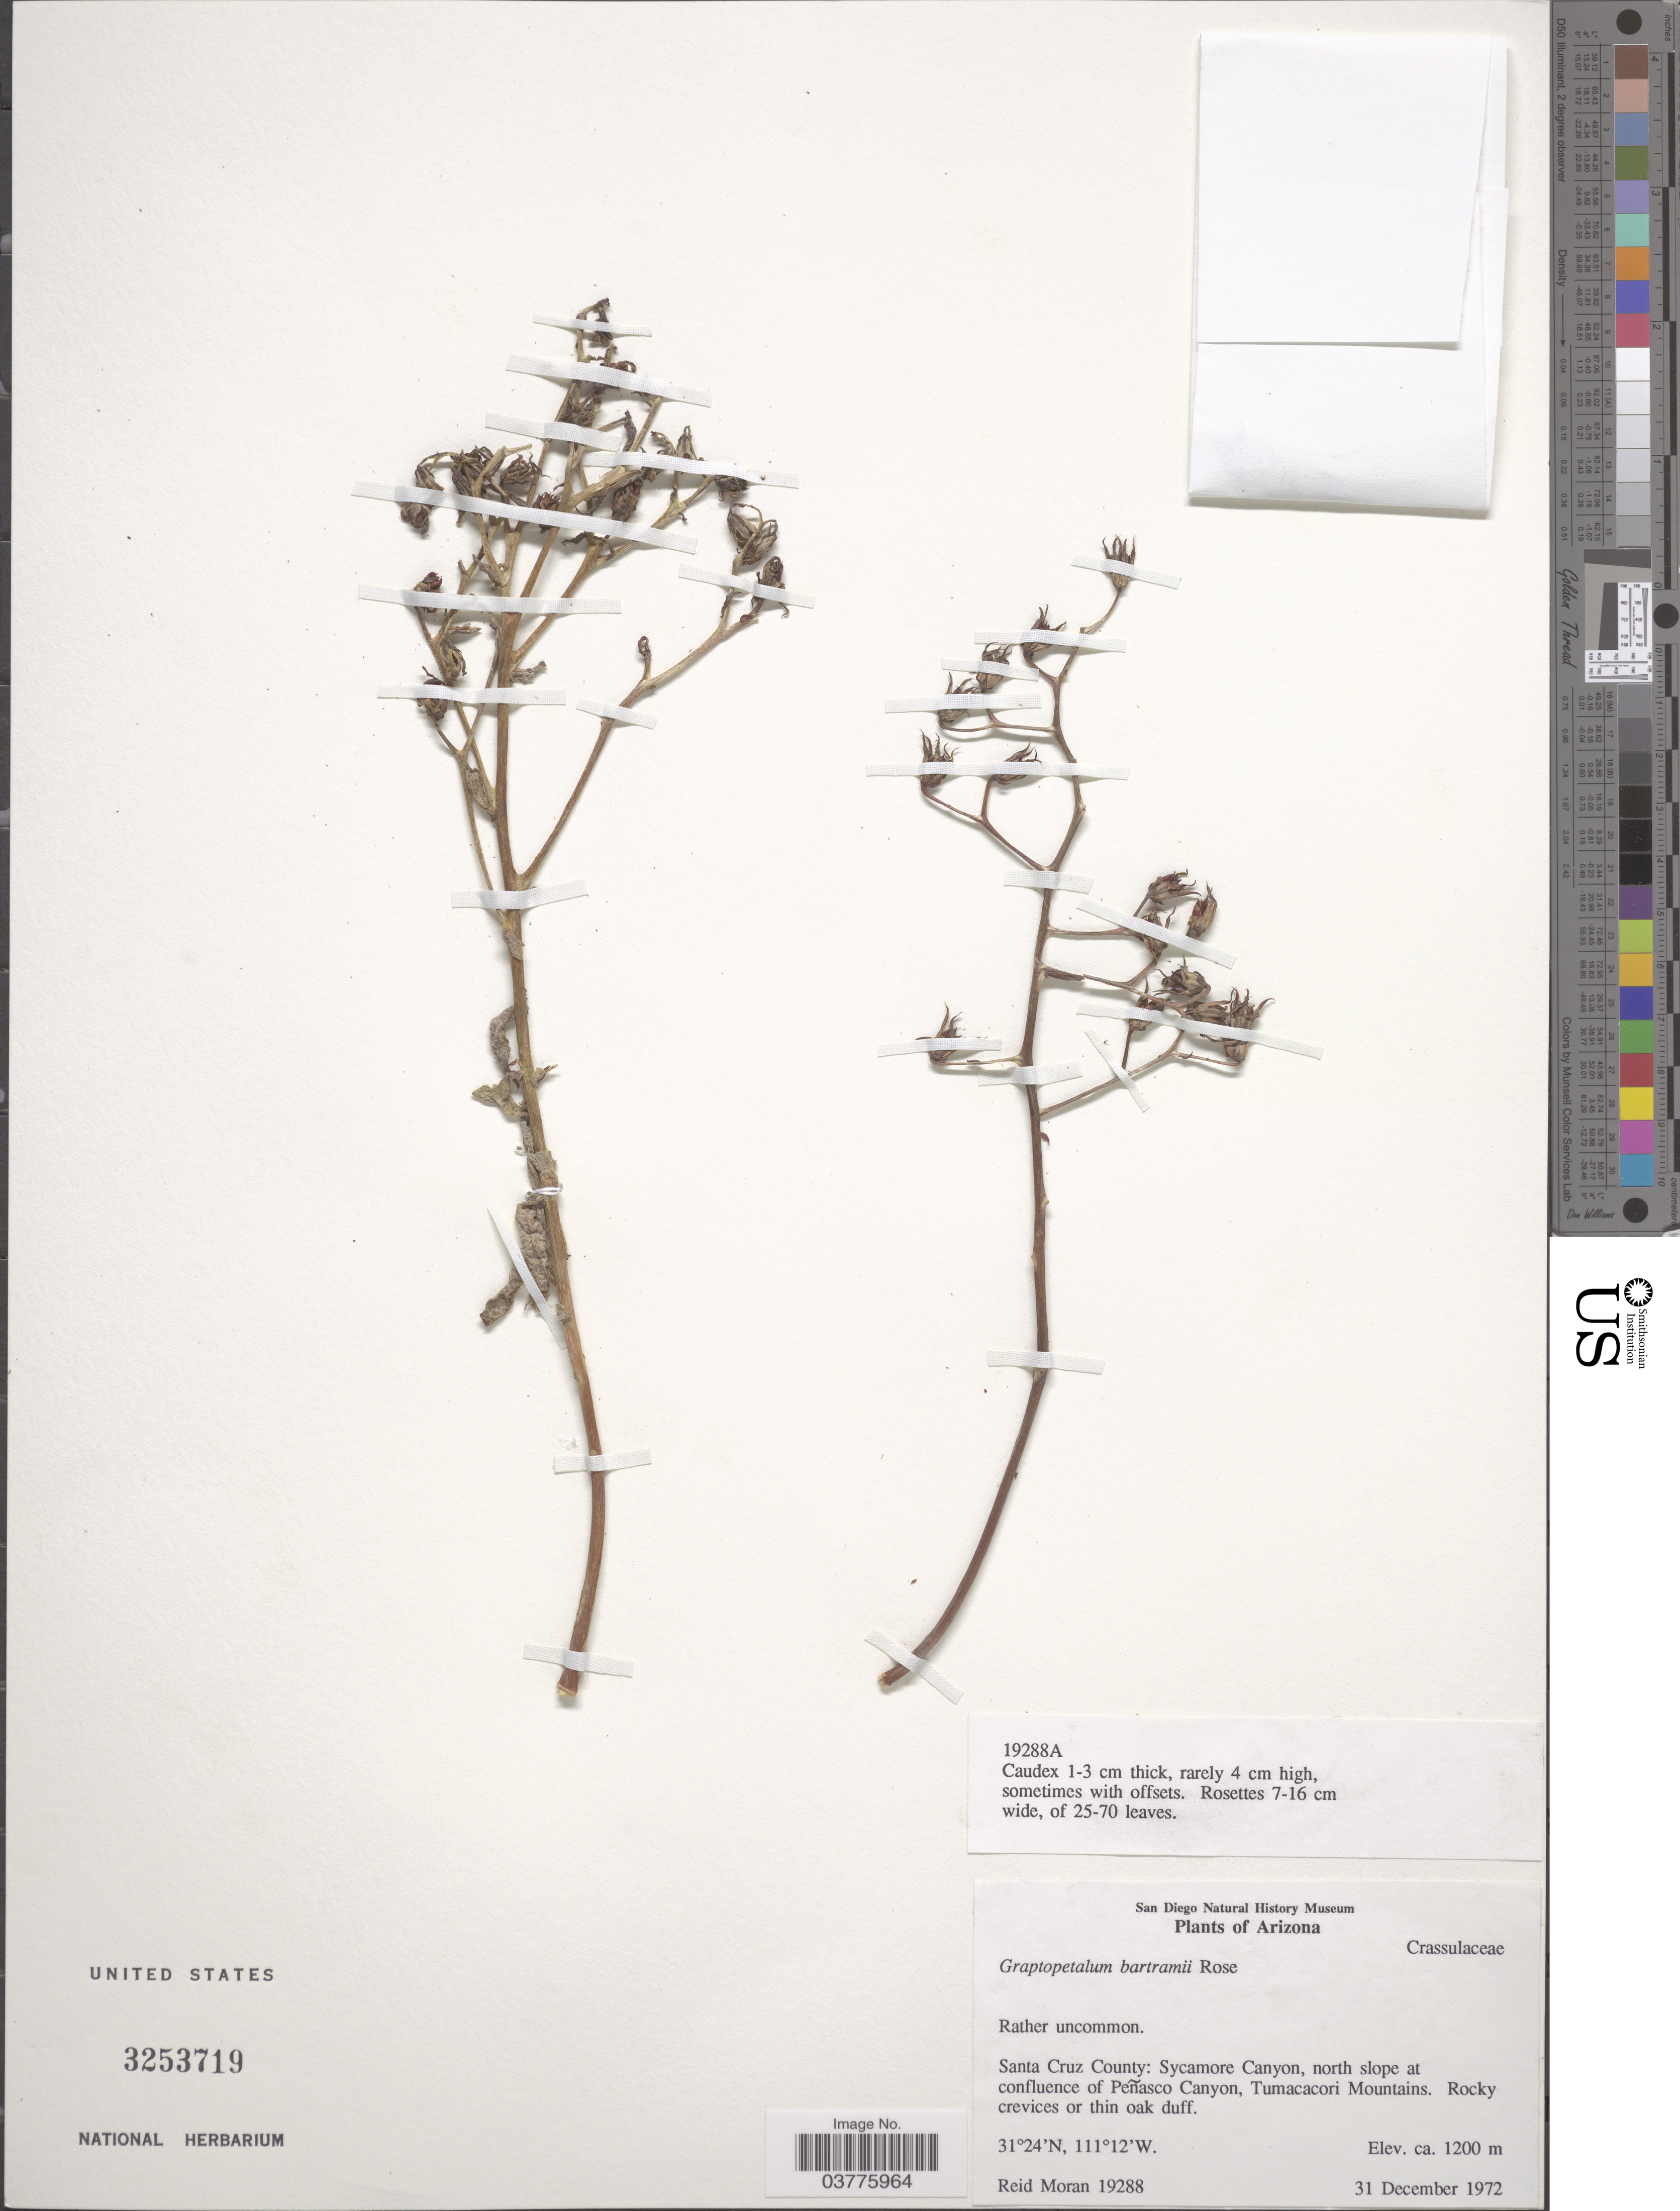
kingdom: Plantae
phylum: Tracheophyta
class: Magnoliopsida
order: Saxifragales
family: Crassulaceae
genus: Graptopetalum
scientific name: Graptopetalum bartramii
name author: Rose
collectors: R. Moran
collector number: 19288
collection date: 1972-12-31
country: United States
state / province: Arizona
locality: Santa Cruz County: Sycamore Canyon, north slope at confluence of Peñasco Canyon, Tumacacori Mountains.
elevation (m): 1200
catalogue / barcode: US 3253719